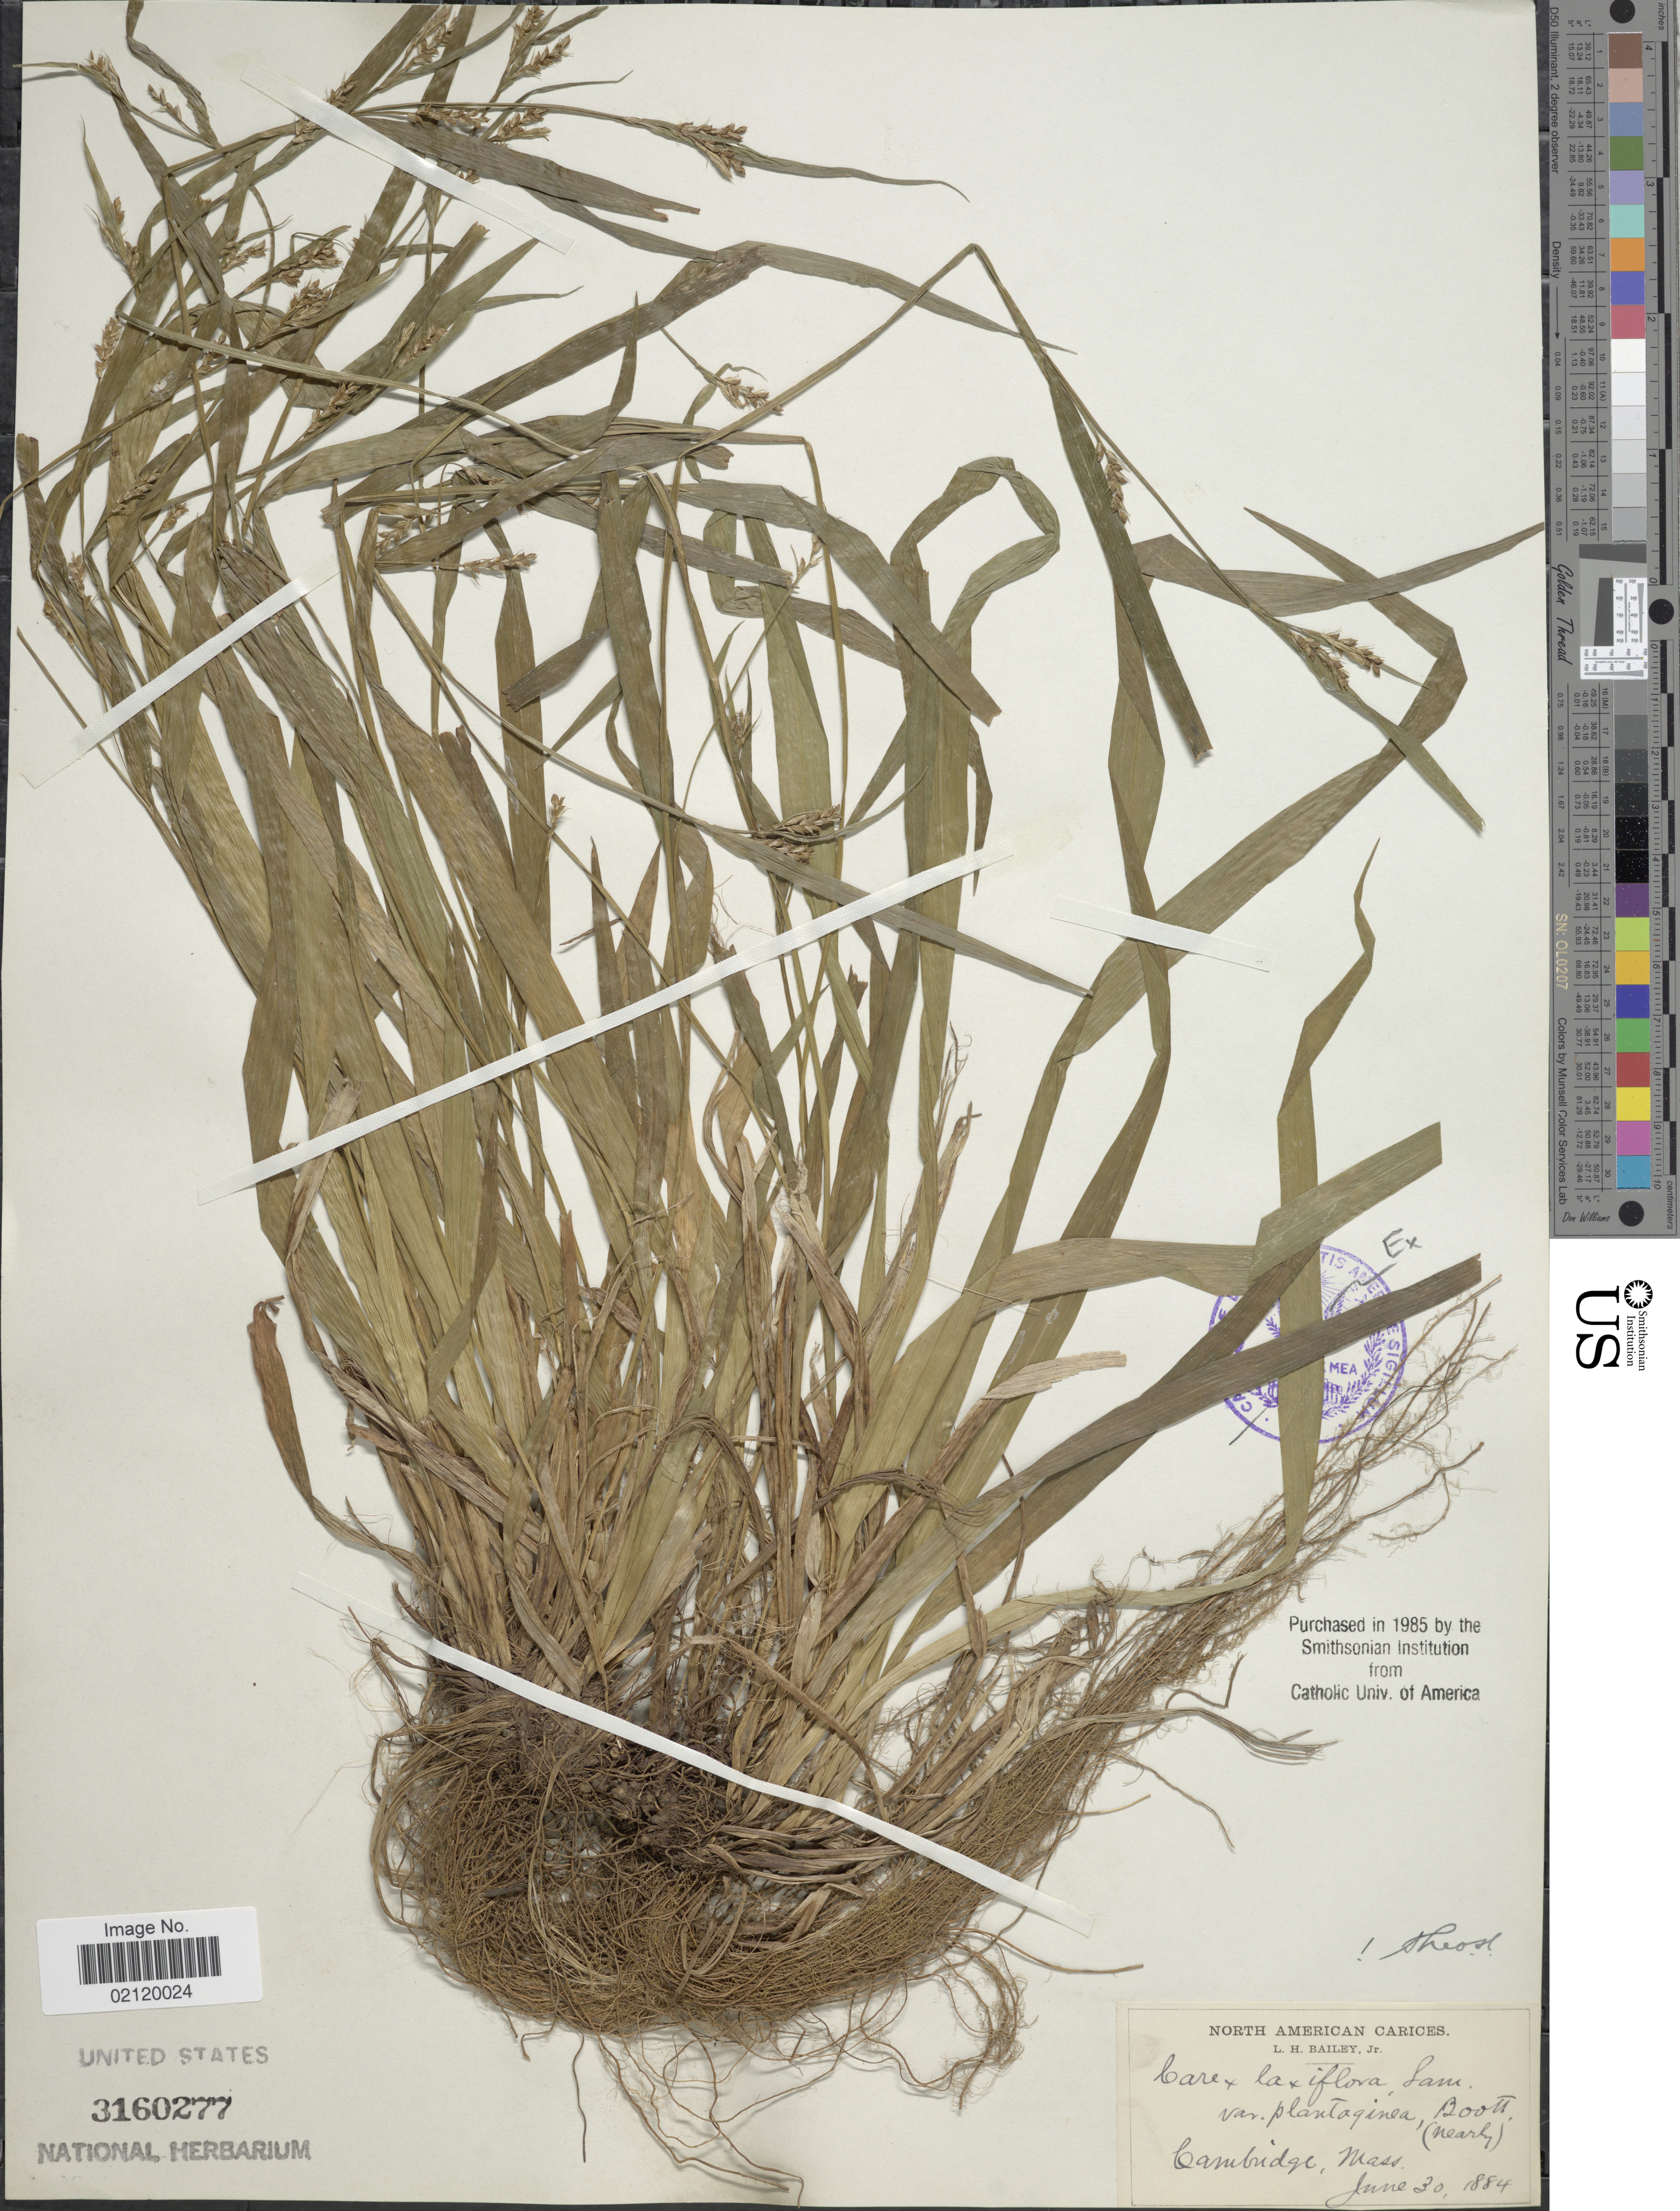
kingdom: Plantae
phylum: Tracheophyta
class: Liliopsida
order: Poales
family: Cyperaceae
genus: Carex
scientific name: Carex laxiflora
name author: Lam.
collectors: L. H. Bailey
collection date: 1884-06-30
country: United States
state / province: Massachusetts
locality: Cambridge, Mass.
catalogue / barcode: US 3160277